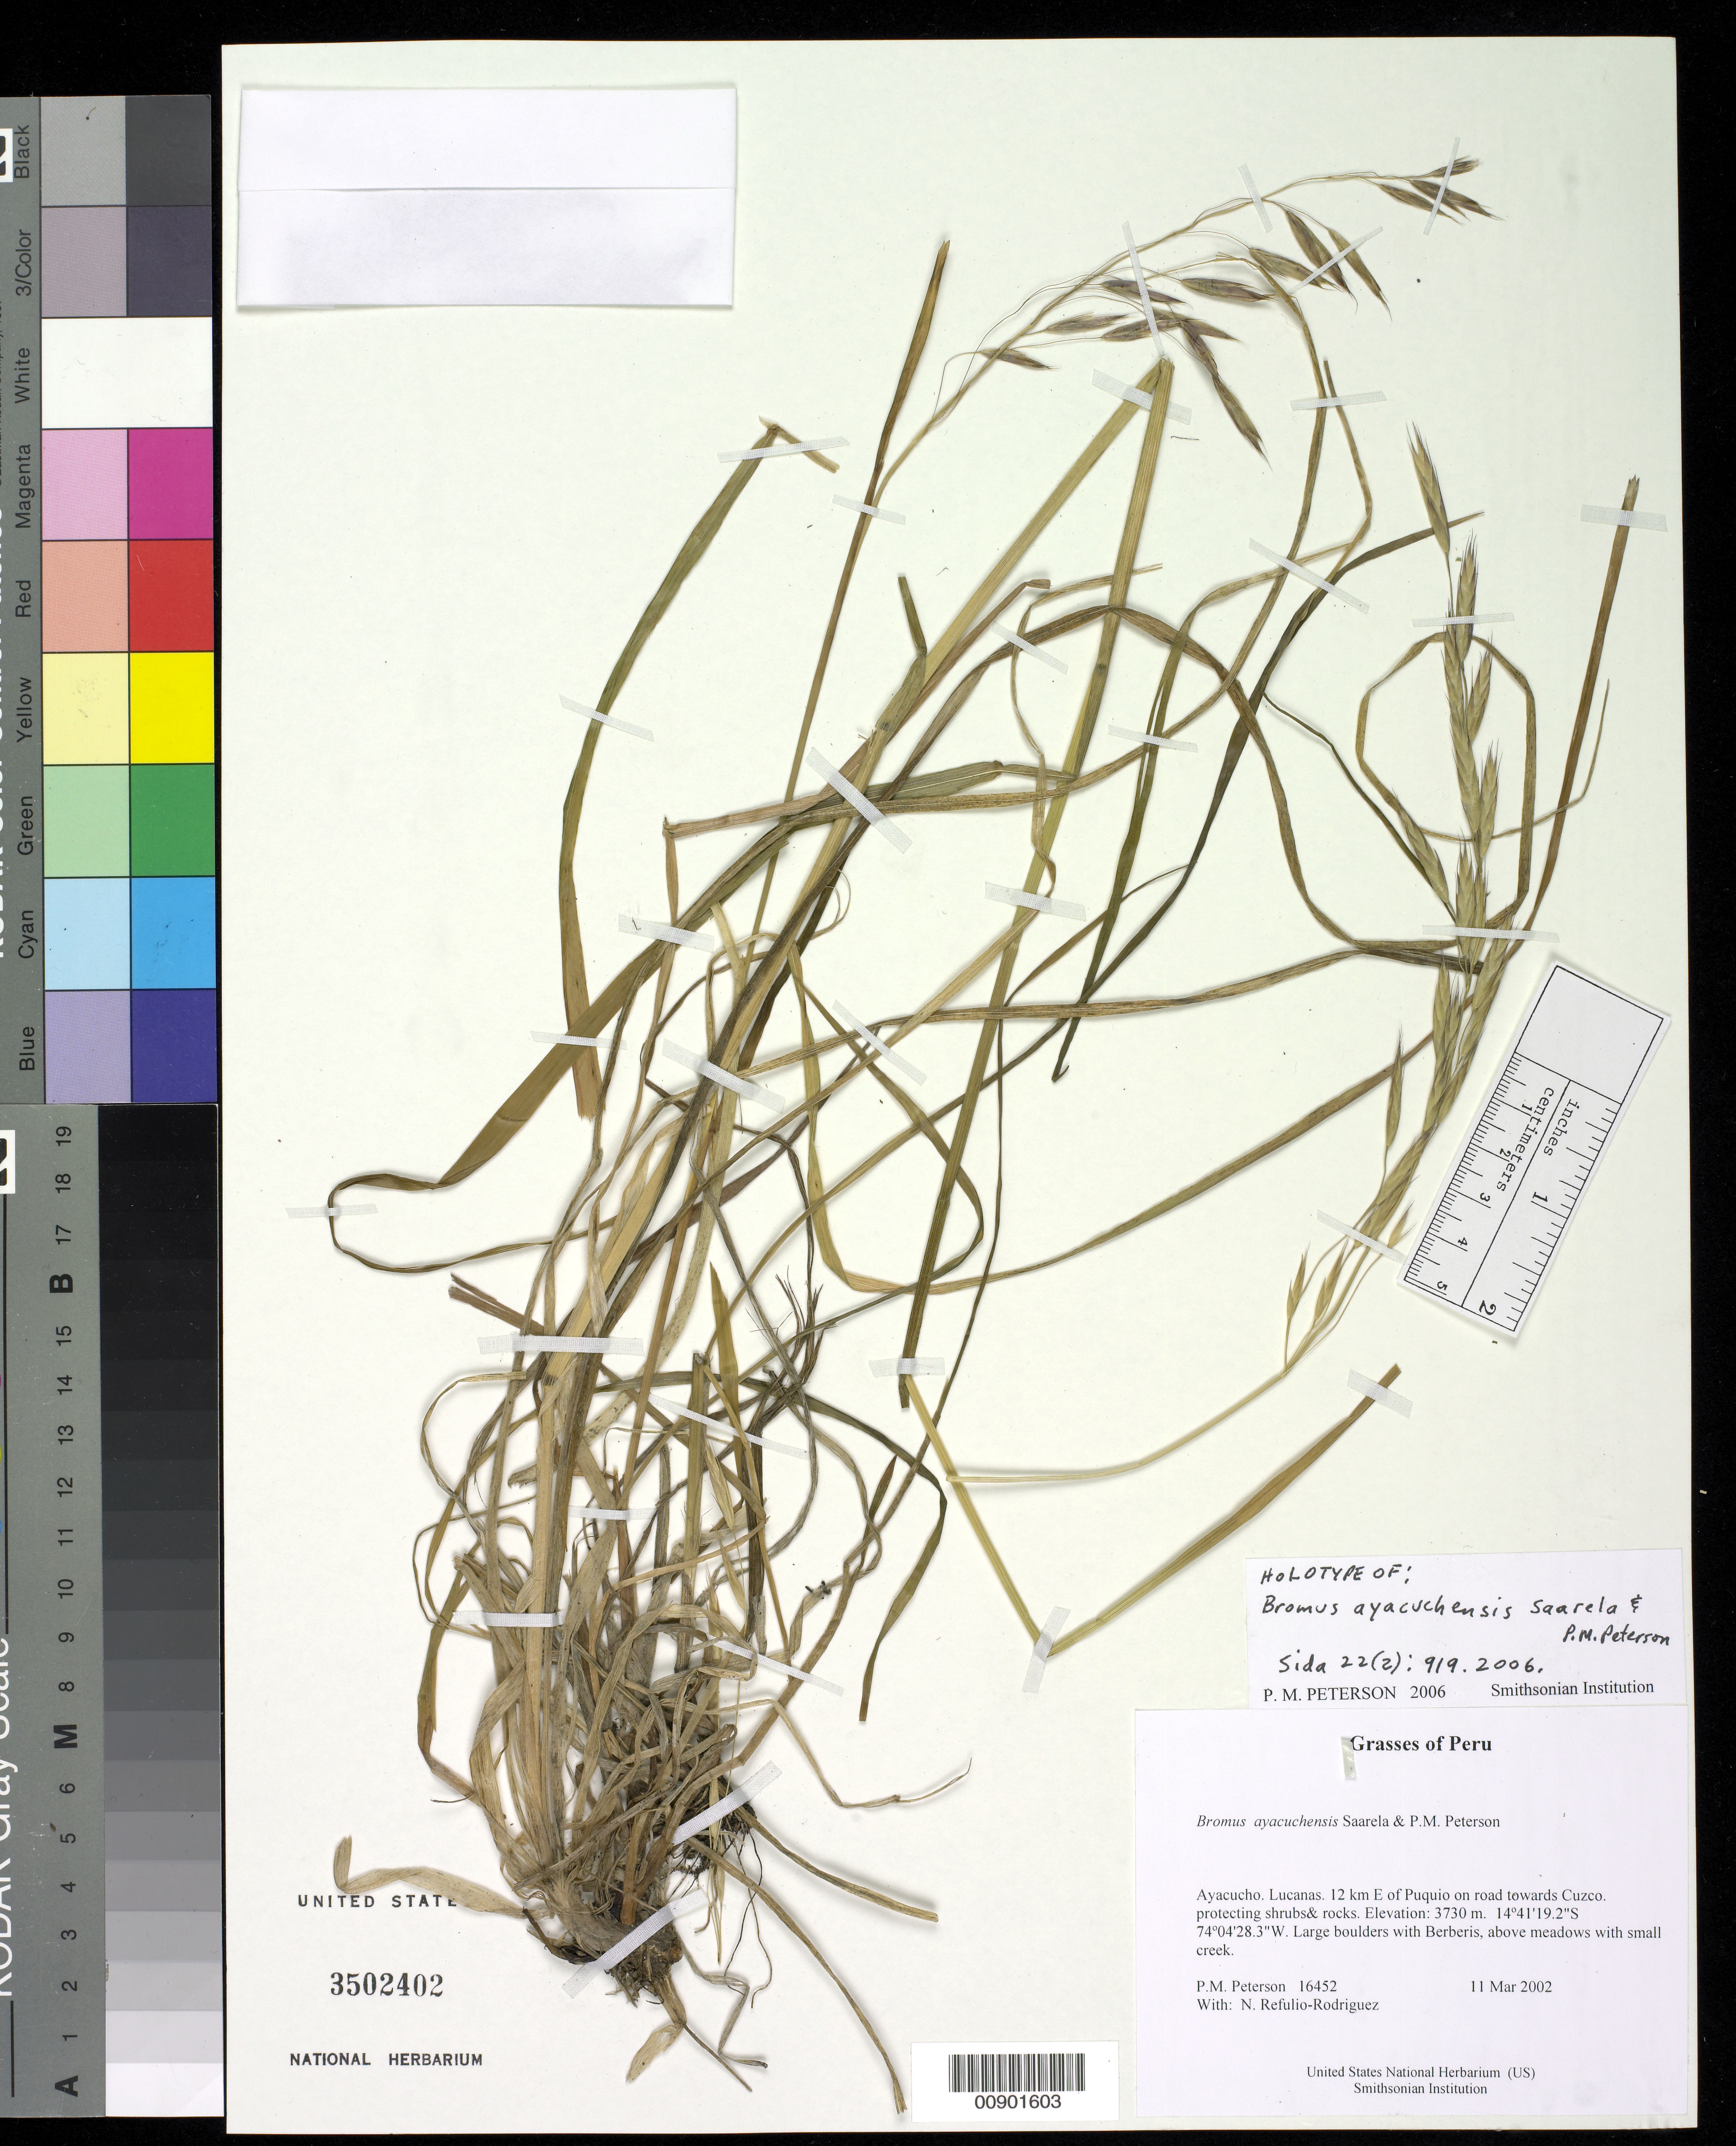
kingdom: Plantae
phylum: Tracheophyta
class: Liliopsida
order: Poales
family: Poaceae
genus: Bromus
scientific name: Bromus ayacuchensis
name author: Saarela & P.M. Peterson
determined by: Peterson, Paul M., (BOT), Smithsonian Institution - National Museum of Natural History (UNITED STATES)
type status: Holotype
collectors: P. M. Peterson & N. Refulio-Rodríguez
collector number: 16452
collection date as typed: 11 Mar 2002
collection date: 2002-03-11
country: Peru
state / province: Ayacucho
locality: Ayacucho. Lucanas. 12 km E of uquio on road towards Cuzco.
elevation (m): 3730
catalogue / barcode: US 3502402